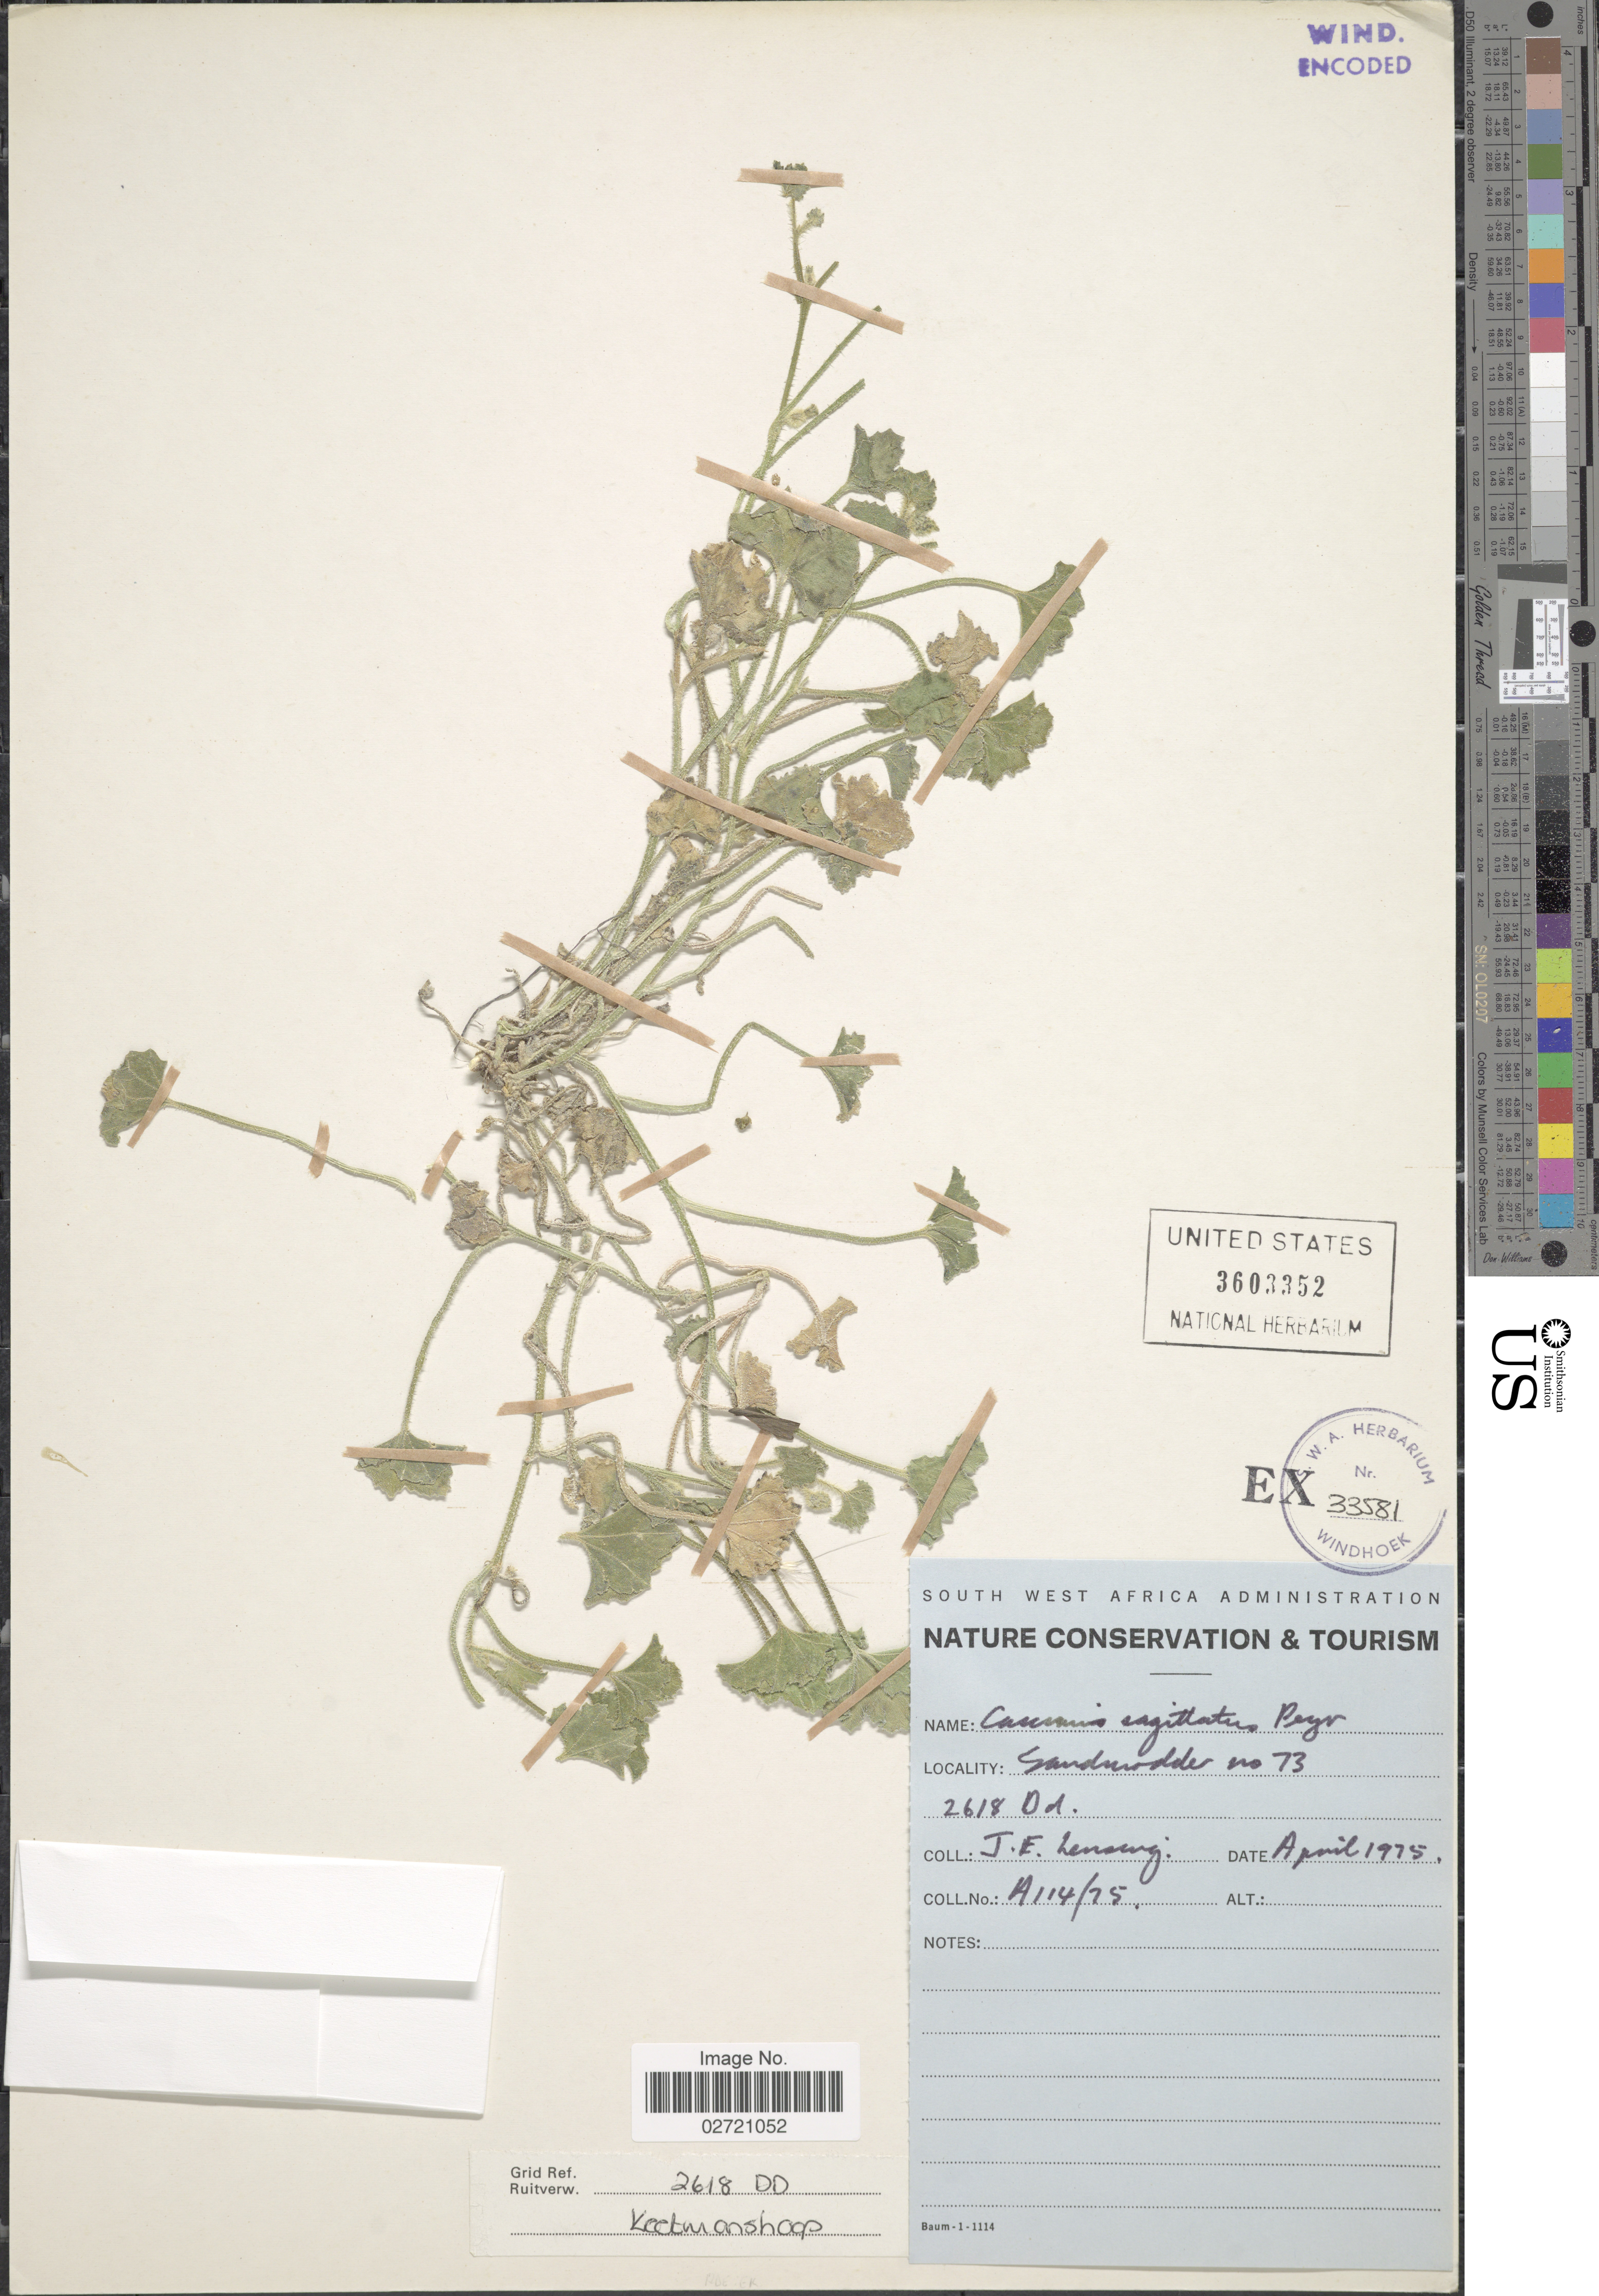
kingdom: Plantae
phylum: Tracheophyta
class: Magnoliopsida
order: Cucurbitales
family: Cucurbitaceae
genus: Cucumis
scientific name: Cucumis sagittatus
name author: Peyr.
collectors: J. Lensing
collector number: A114/25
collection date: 1975-04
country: Namibia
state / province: Karas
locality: Sandermodder no73 2618 Dd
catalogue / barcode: US 3603352